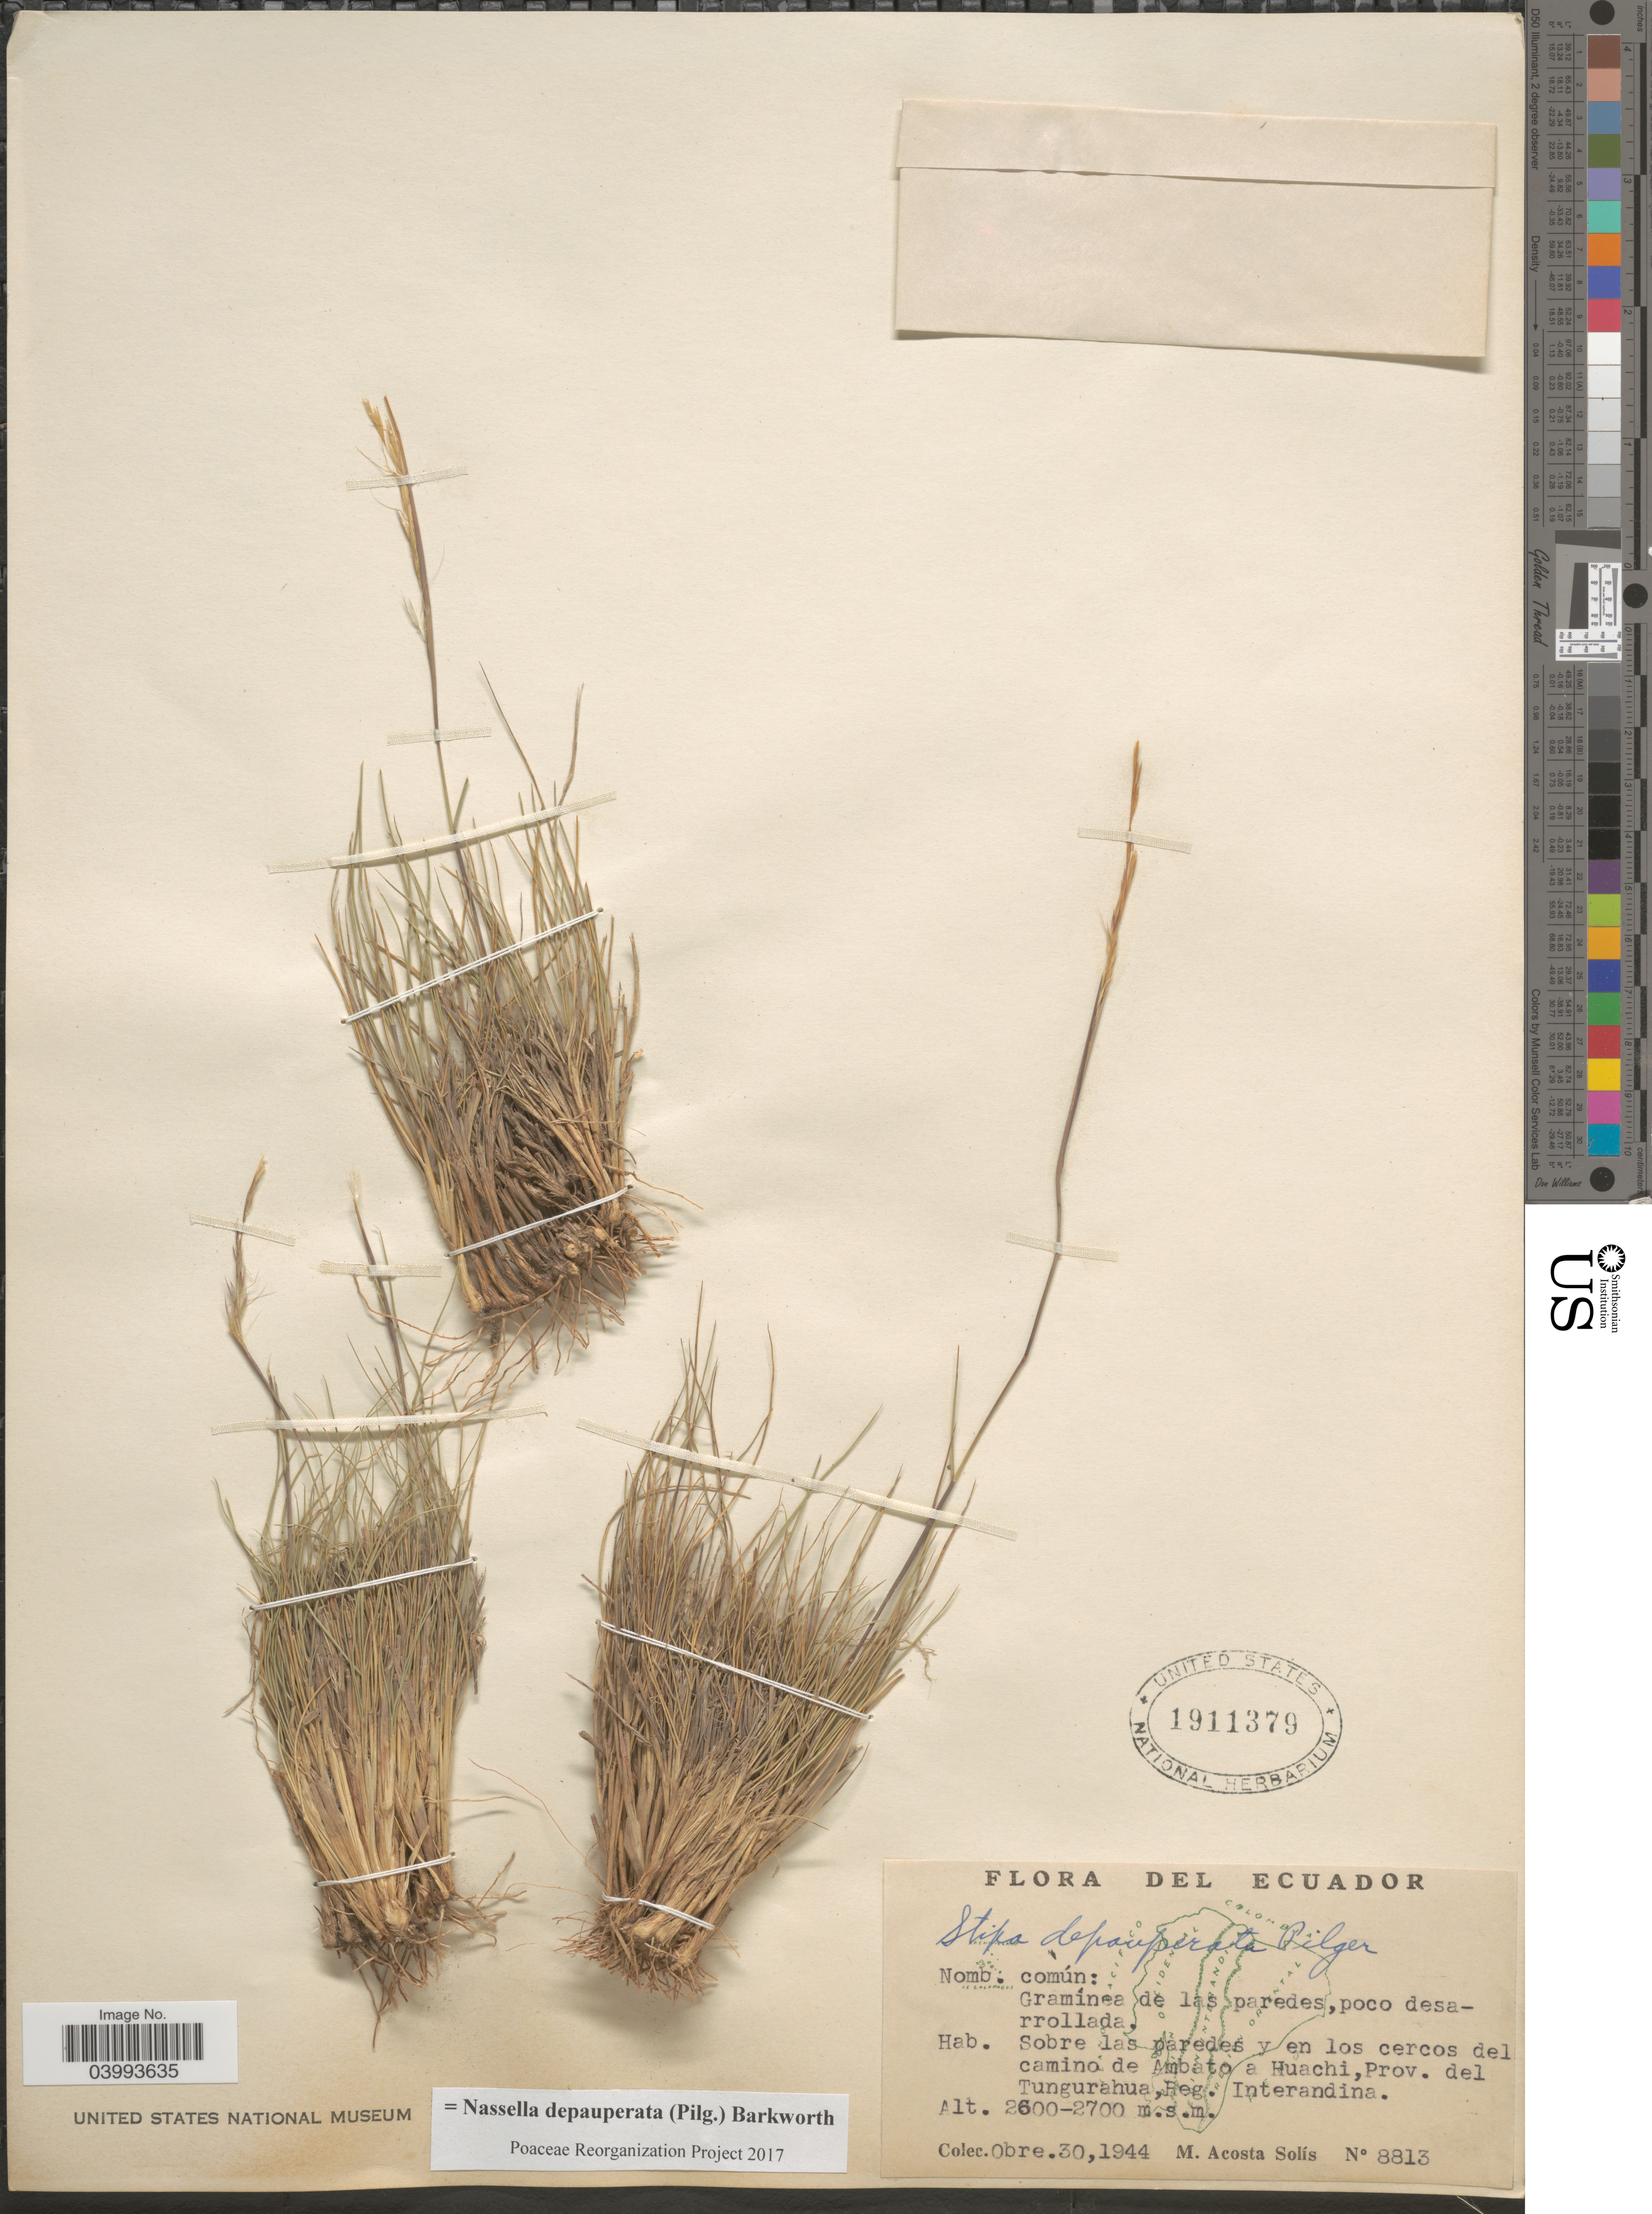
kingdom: Plantae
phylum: Tracheophyta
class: Liliopsida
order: Poales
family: Poaceae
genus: Nassella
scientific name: Nassella depauperata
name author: (Pilg.) Barkworth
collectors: M. Acosta Solis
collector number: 8813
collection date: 1944-10-30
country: Ecuador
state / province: Tungurahua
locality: Sobre las paredes y en los cercos del camino de Ambato a Huachi, Prov. del Tungurahua, Reg. Interandina.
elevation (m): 2600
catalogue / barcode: US 1911379